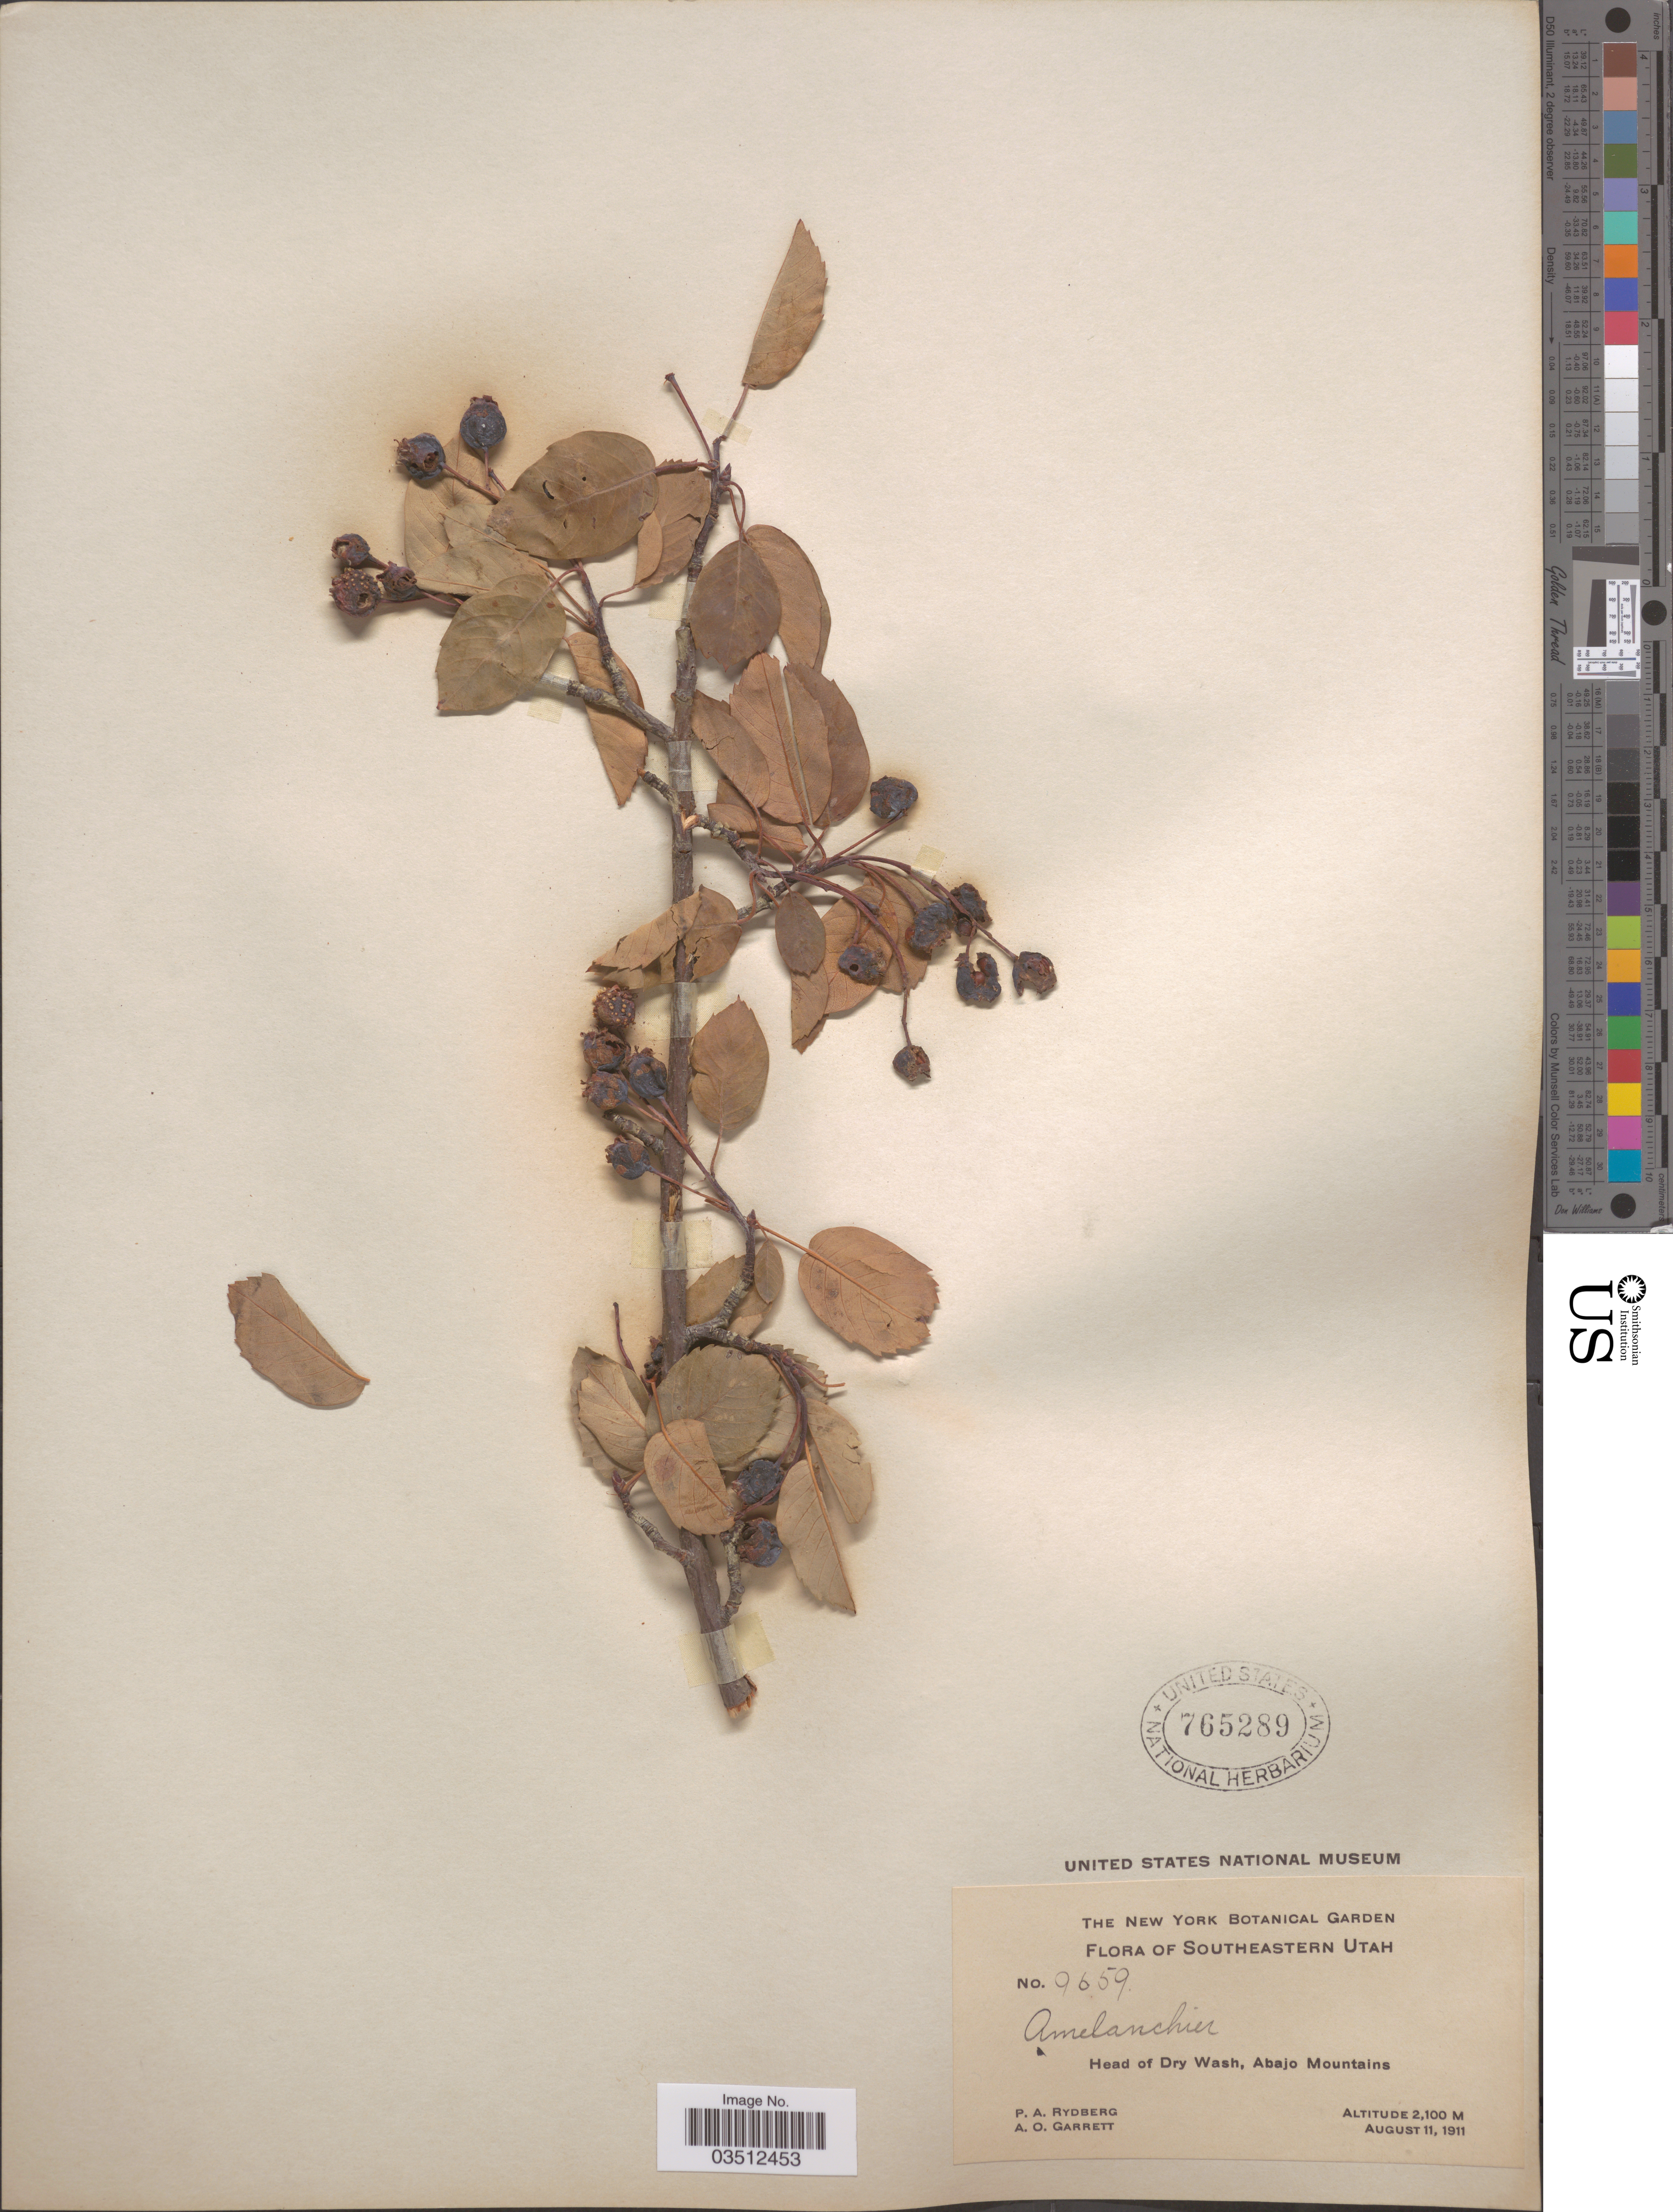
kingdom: Plantae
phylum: Tracheophyta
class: Magnoliopsida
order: Rosales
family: Rosaceae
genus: Amelanchier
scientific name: Amelanchier oreophila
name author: A. Nelson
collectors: P. A. Rydberg & A. O. Garrett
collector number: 9659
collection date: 1911-08-11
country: United States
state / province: Utah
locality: Southeastern Utah. Head of Dry Wash, Abajo Mountains.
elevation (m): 2100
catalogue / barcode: US 765289